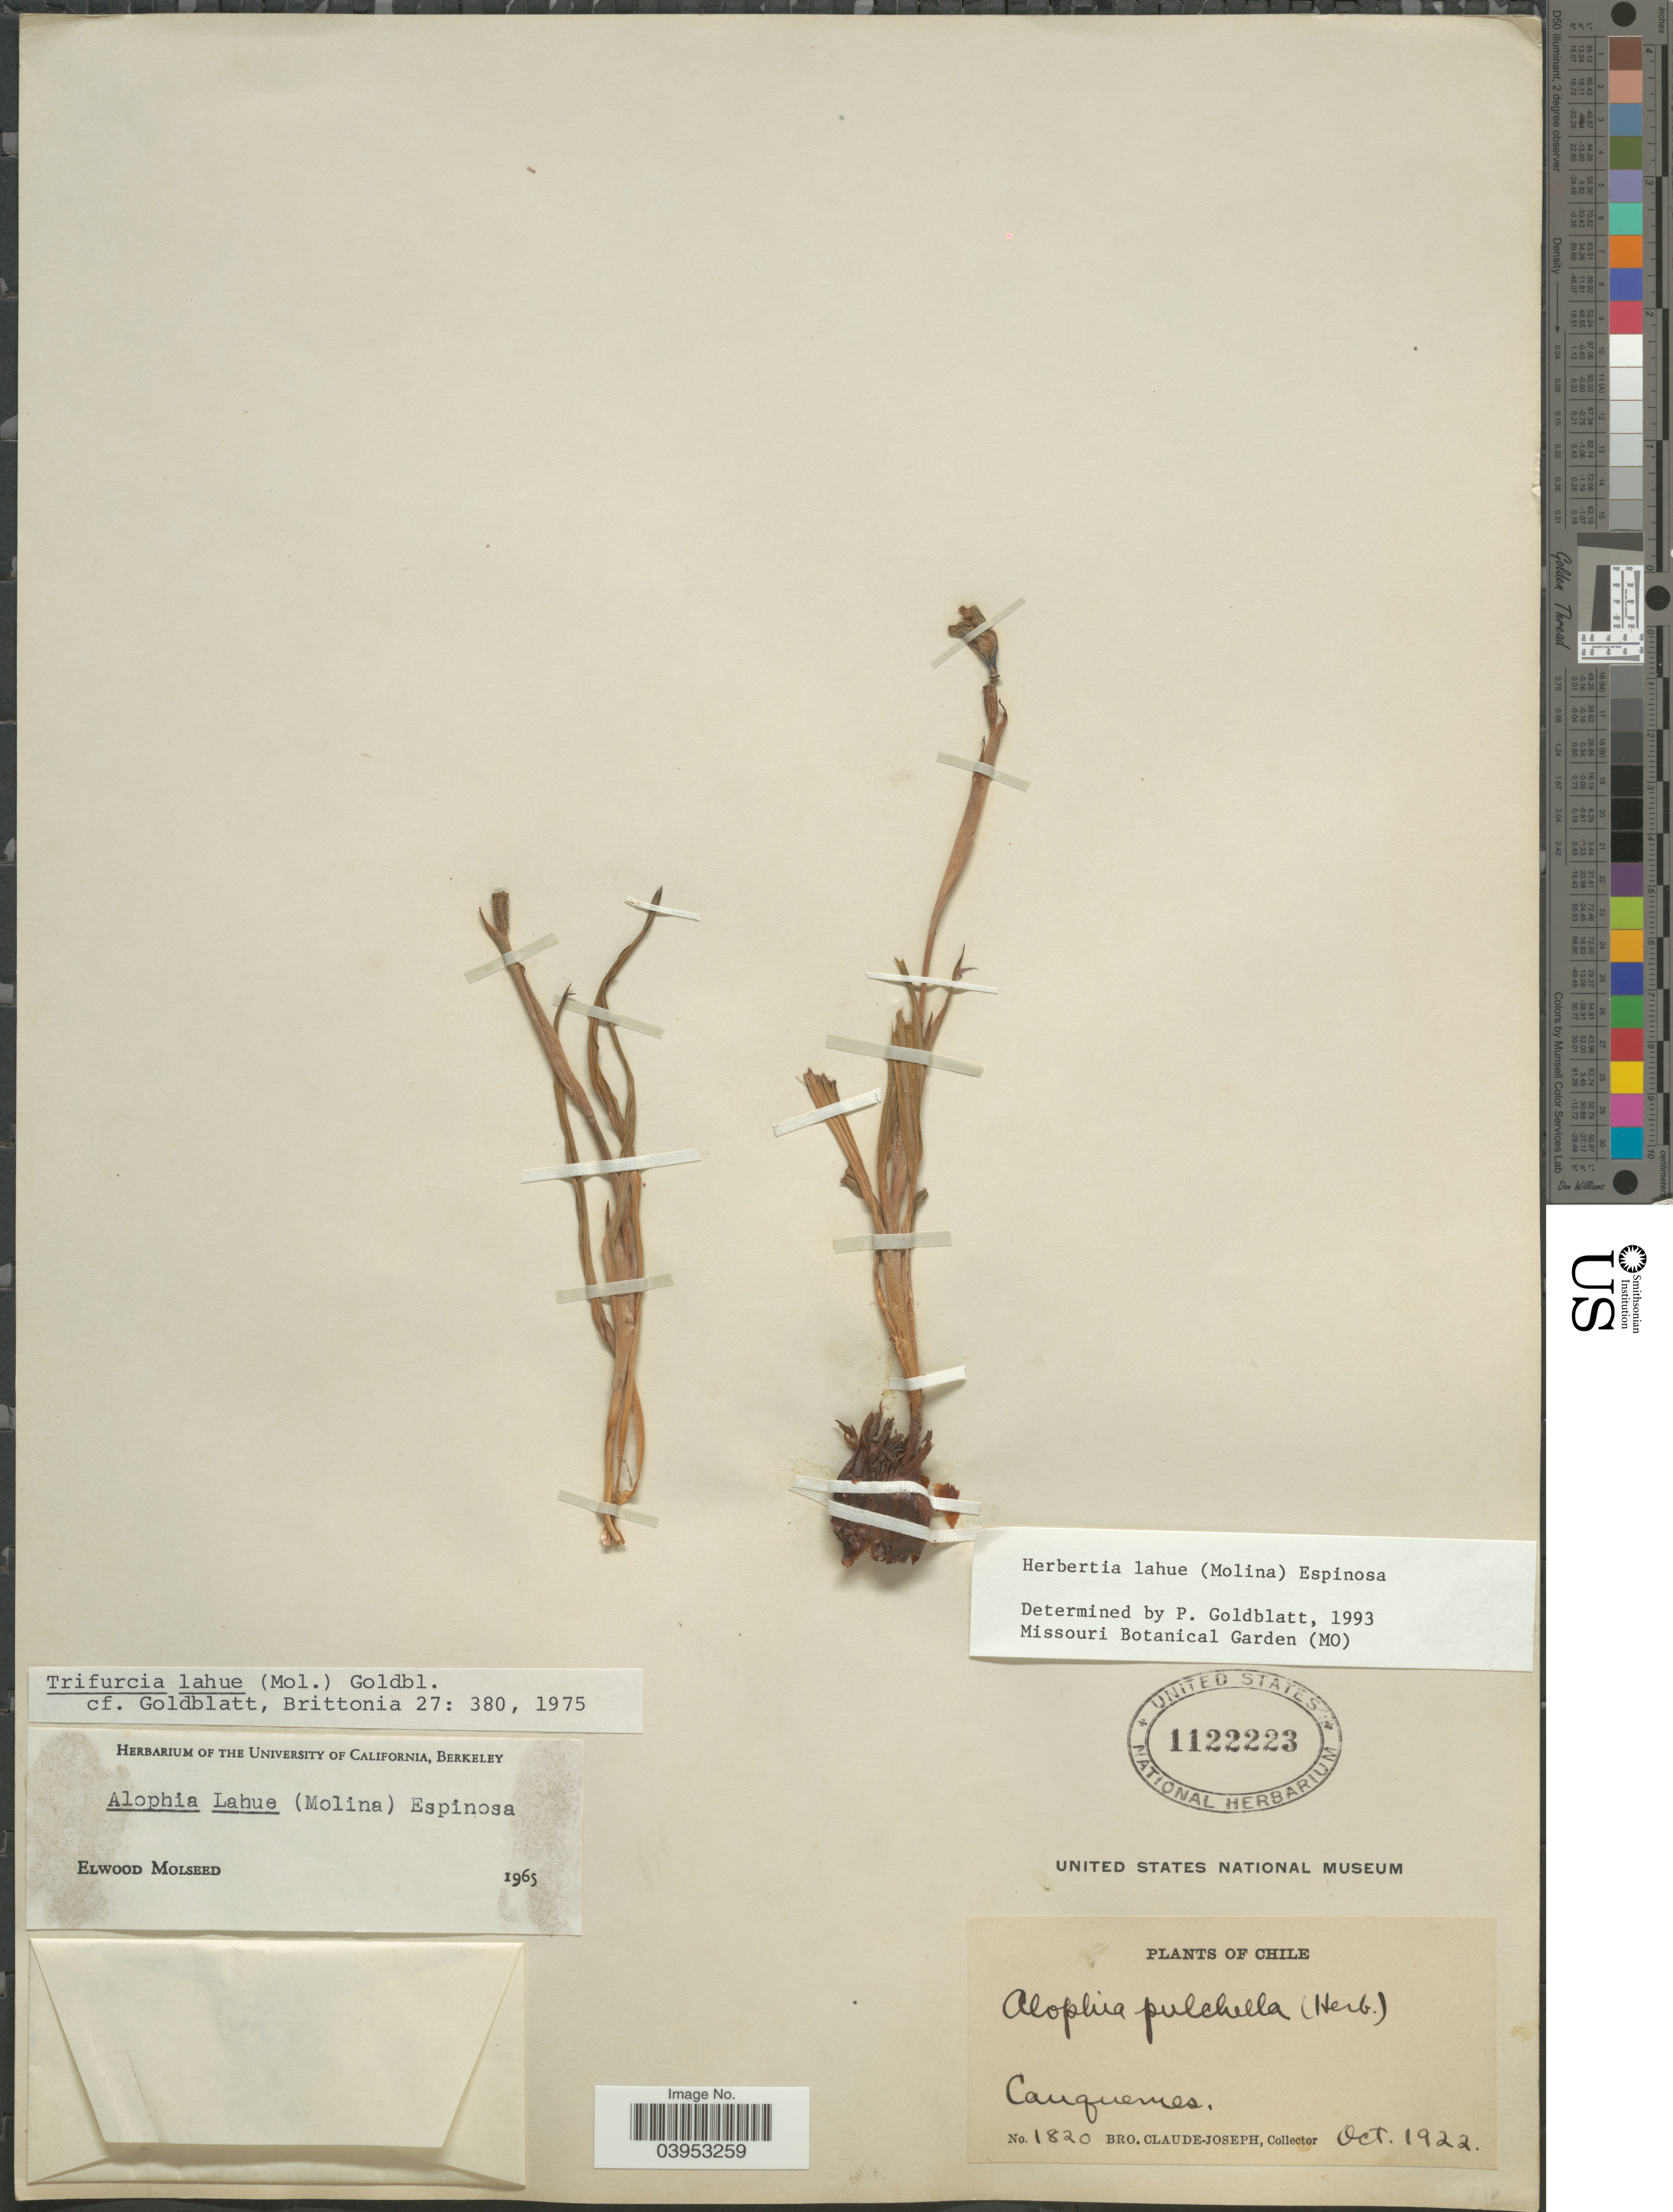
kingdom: Plantae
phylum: Tracheophyta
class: Liliopsida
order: Asparagales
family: Iridaceae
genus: Herbertia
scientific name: Herbertia lahue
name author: (Molina) Goldblatt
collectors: Bro. Claude-Joseph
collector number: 1820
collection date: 1922-10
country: Chile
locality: Cauquenes.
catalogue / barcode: US 1122223